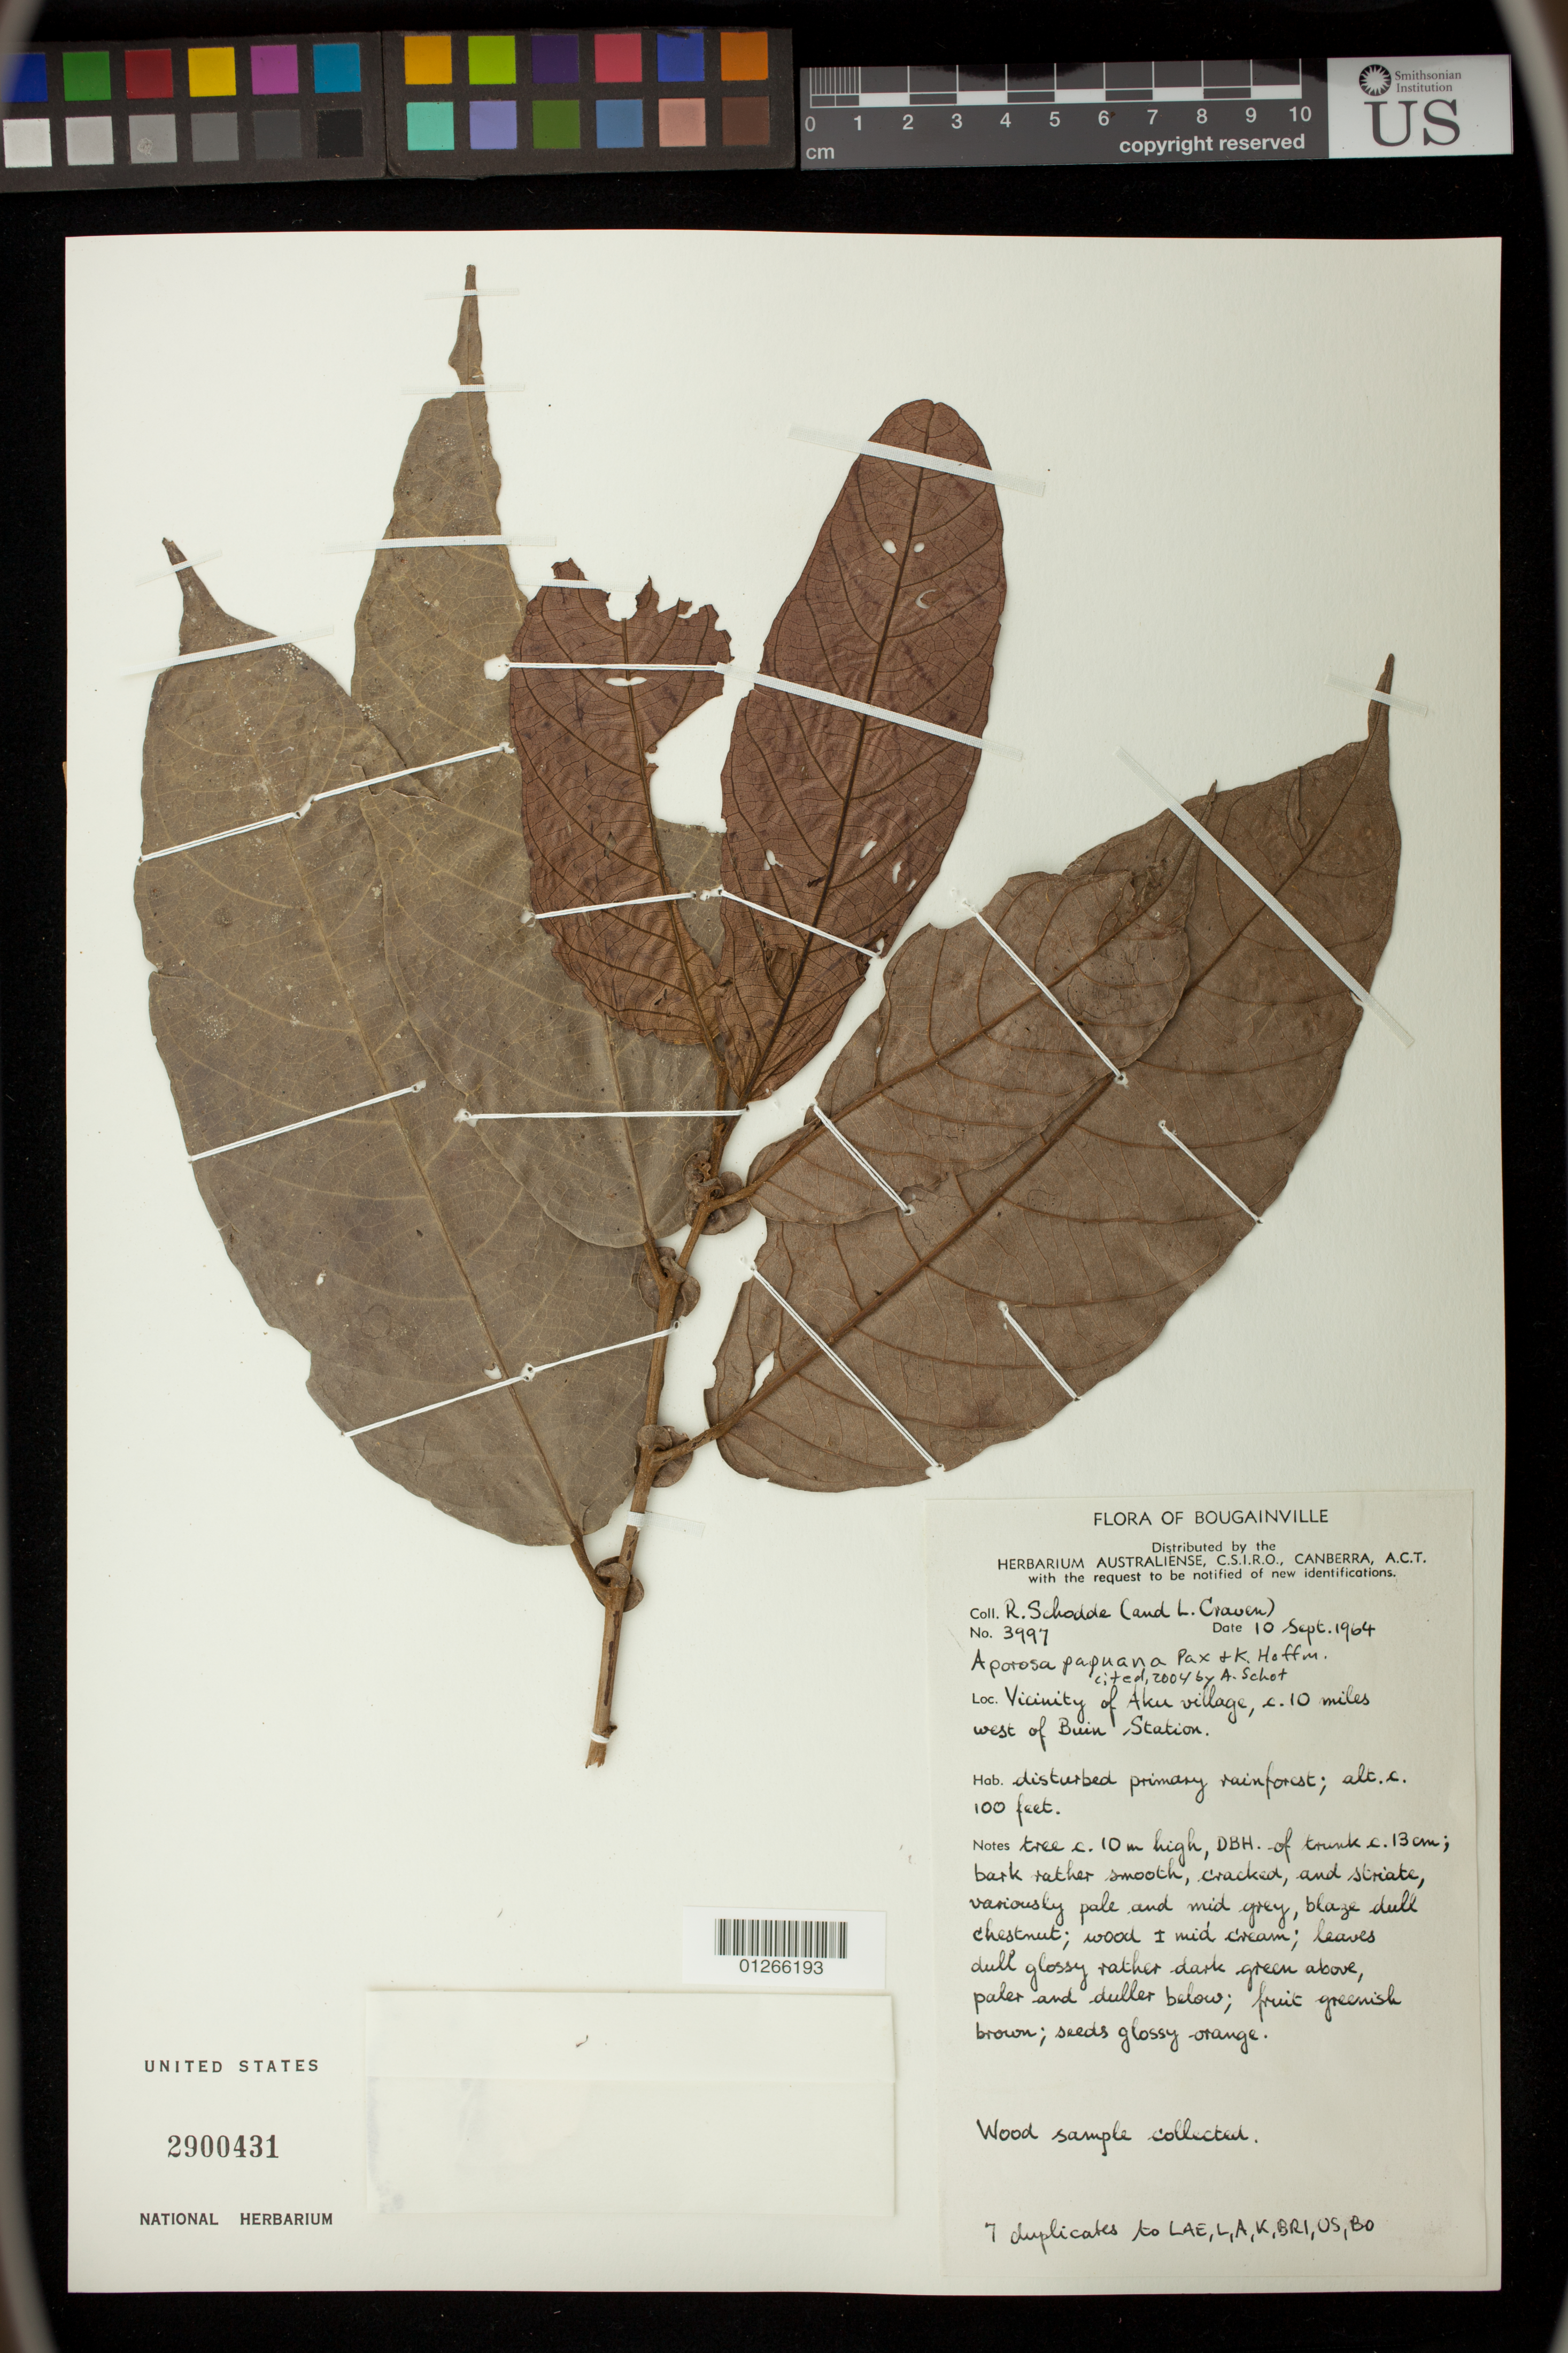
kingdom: Plantae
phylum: Tracheophyta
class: Magnoliopsida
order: Malpighiales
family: Phyllanthaceae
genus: Aporosa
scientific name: Aporosa papuana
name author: Pax & K. Hoffm.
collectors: R. Schodde & L. Craven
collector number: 3997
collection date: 1964-09-10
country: Papua New Guinea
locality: Vicinity of Aku village, c. 10 miles west of Buin Station.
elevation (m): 30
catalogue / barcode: US 2900431